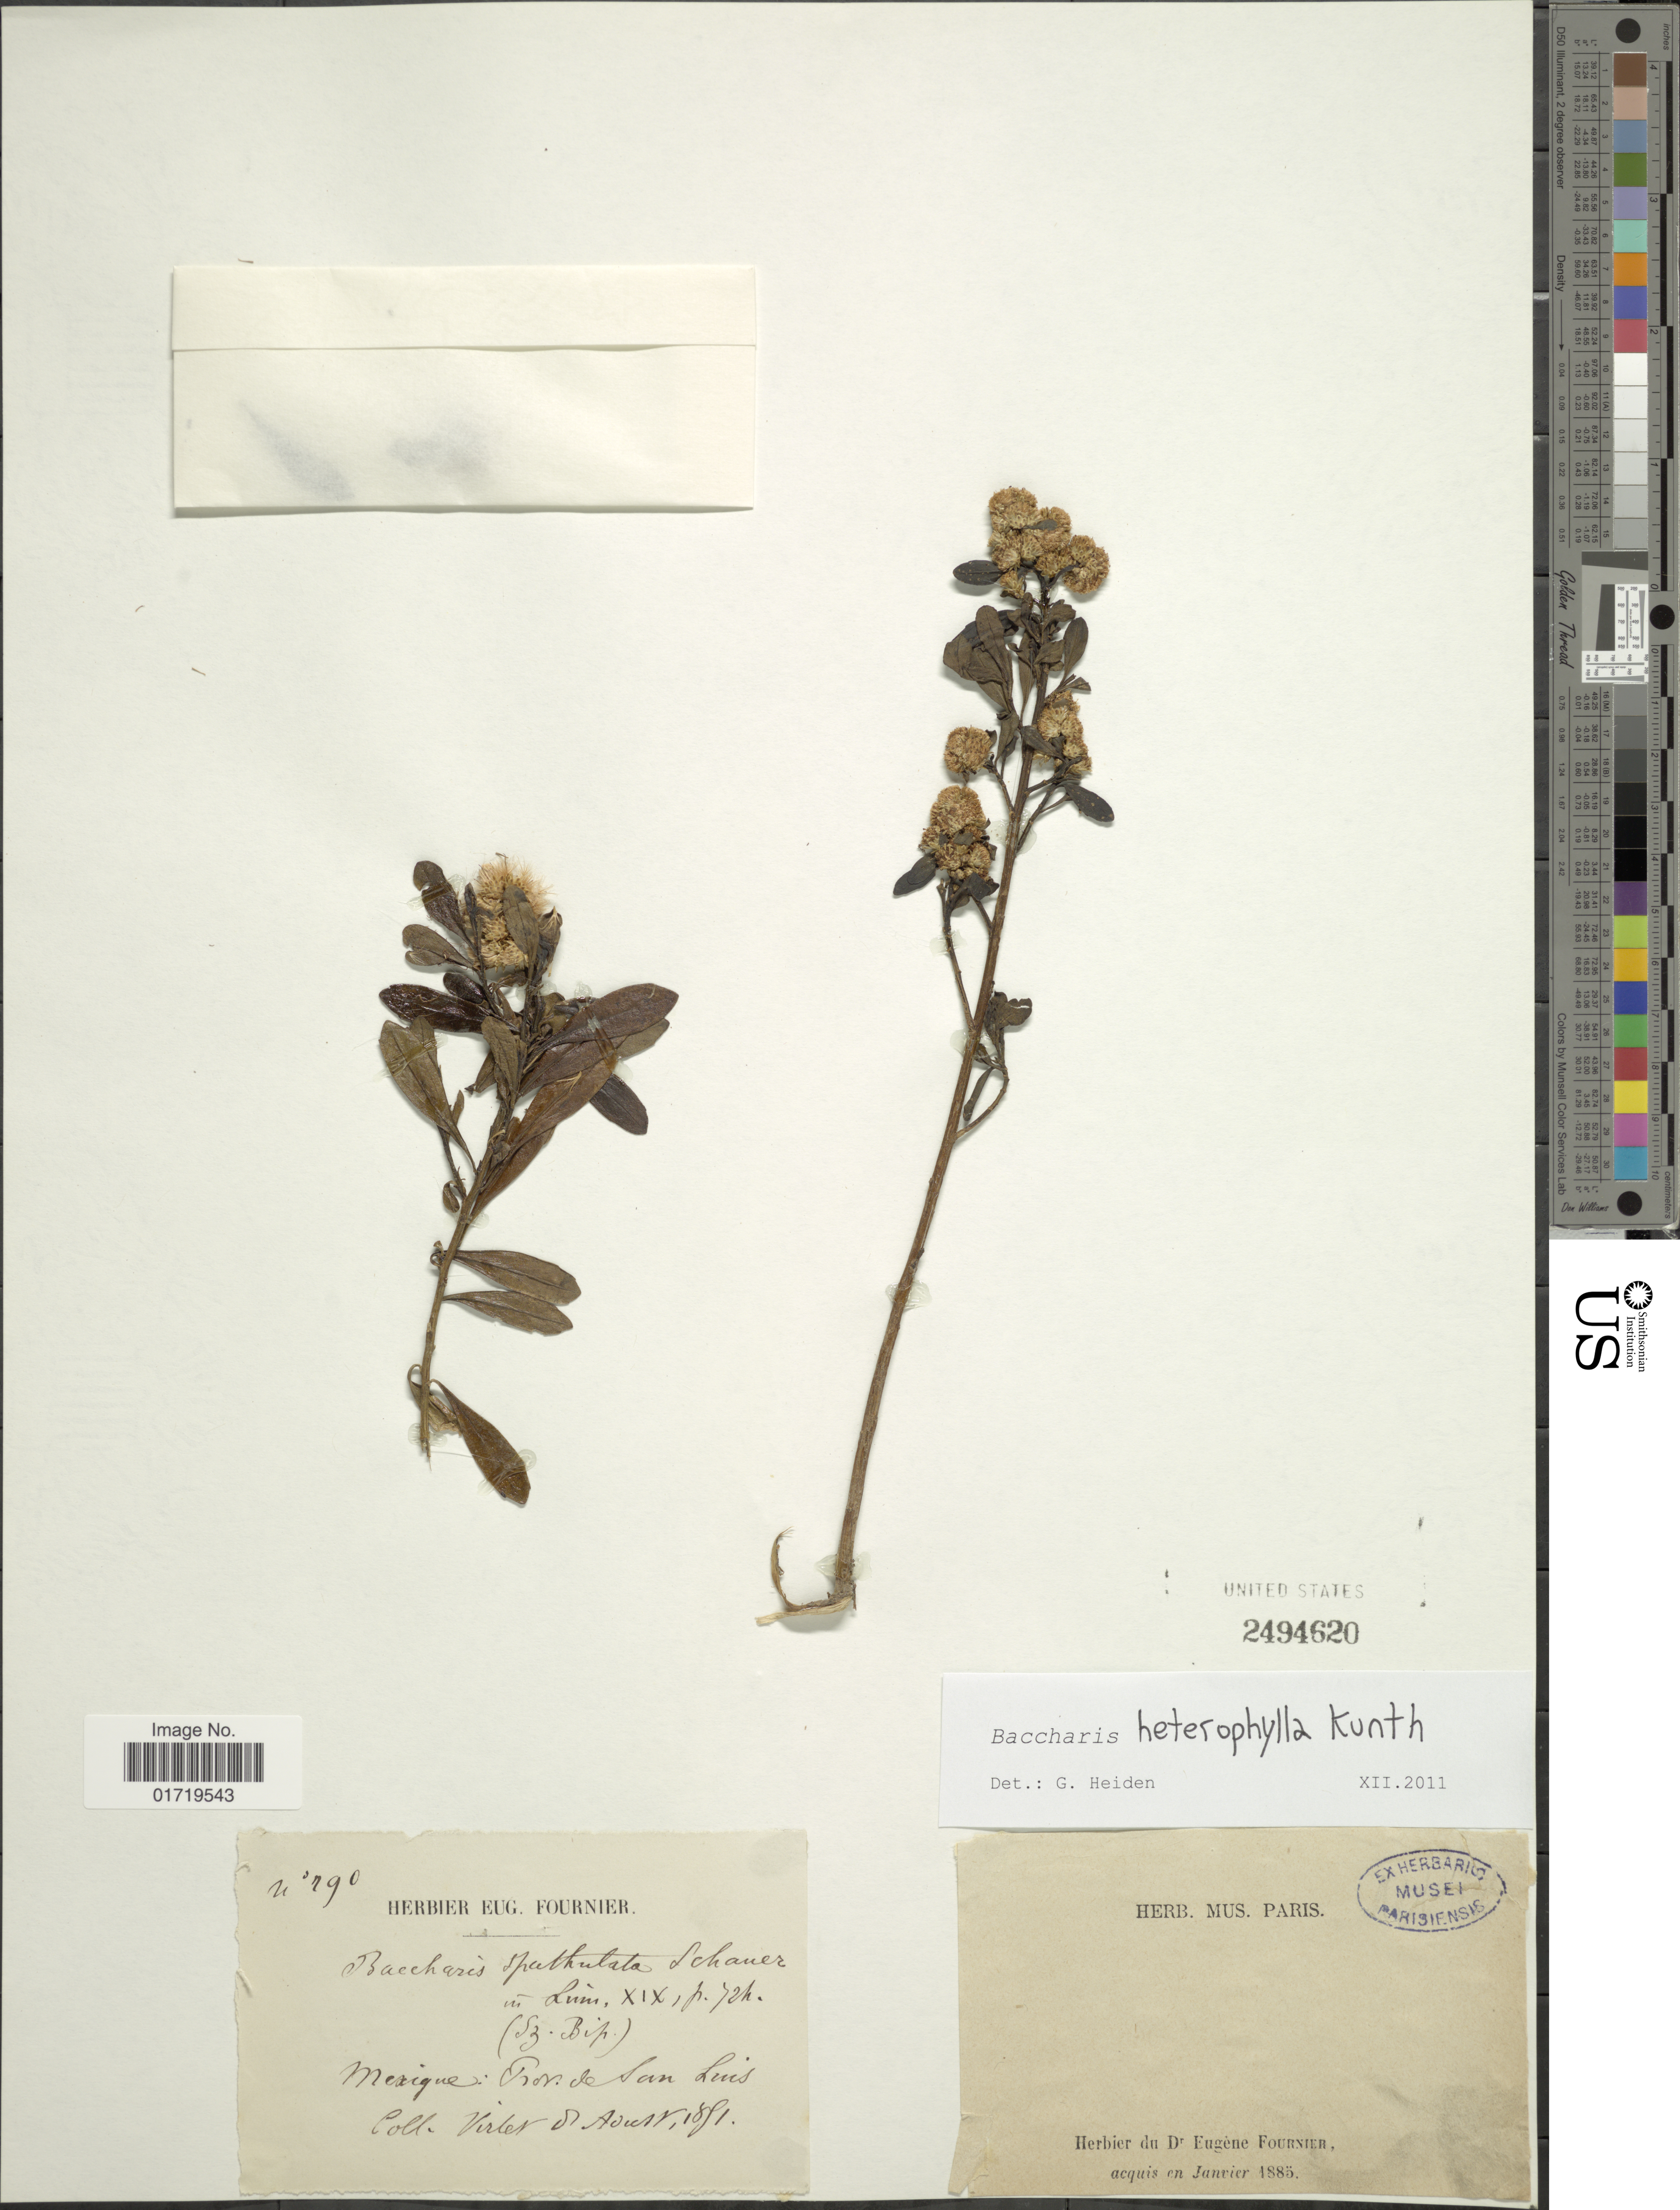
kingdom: Plantae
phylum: Tracheophyta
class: Magnoliopsida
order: Asterales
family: Asteraceae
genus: Baccharis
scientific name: Baccharis heterophylla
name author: Kunth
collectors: M. Virlet d'Aoust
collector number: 290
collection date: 1891-08-08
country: Mexico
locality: Prov. de San Luis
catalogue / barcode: US 2494620